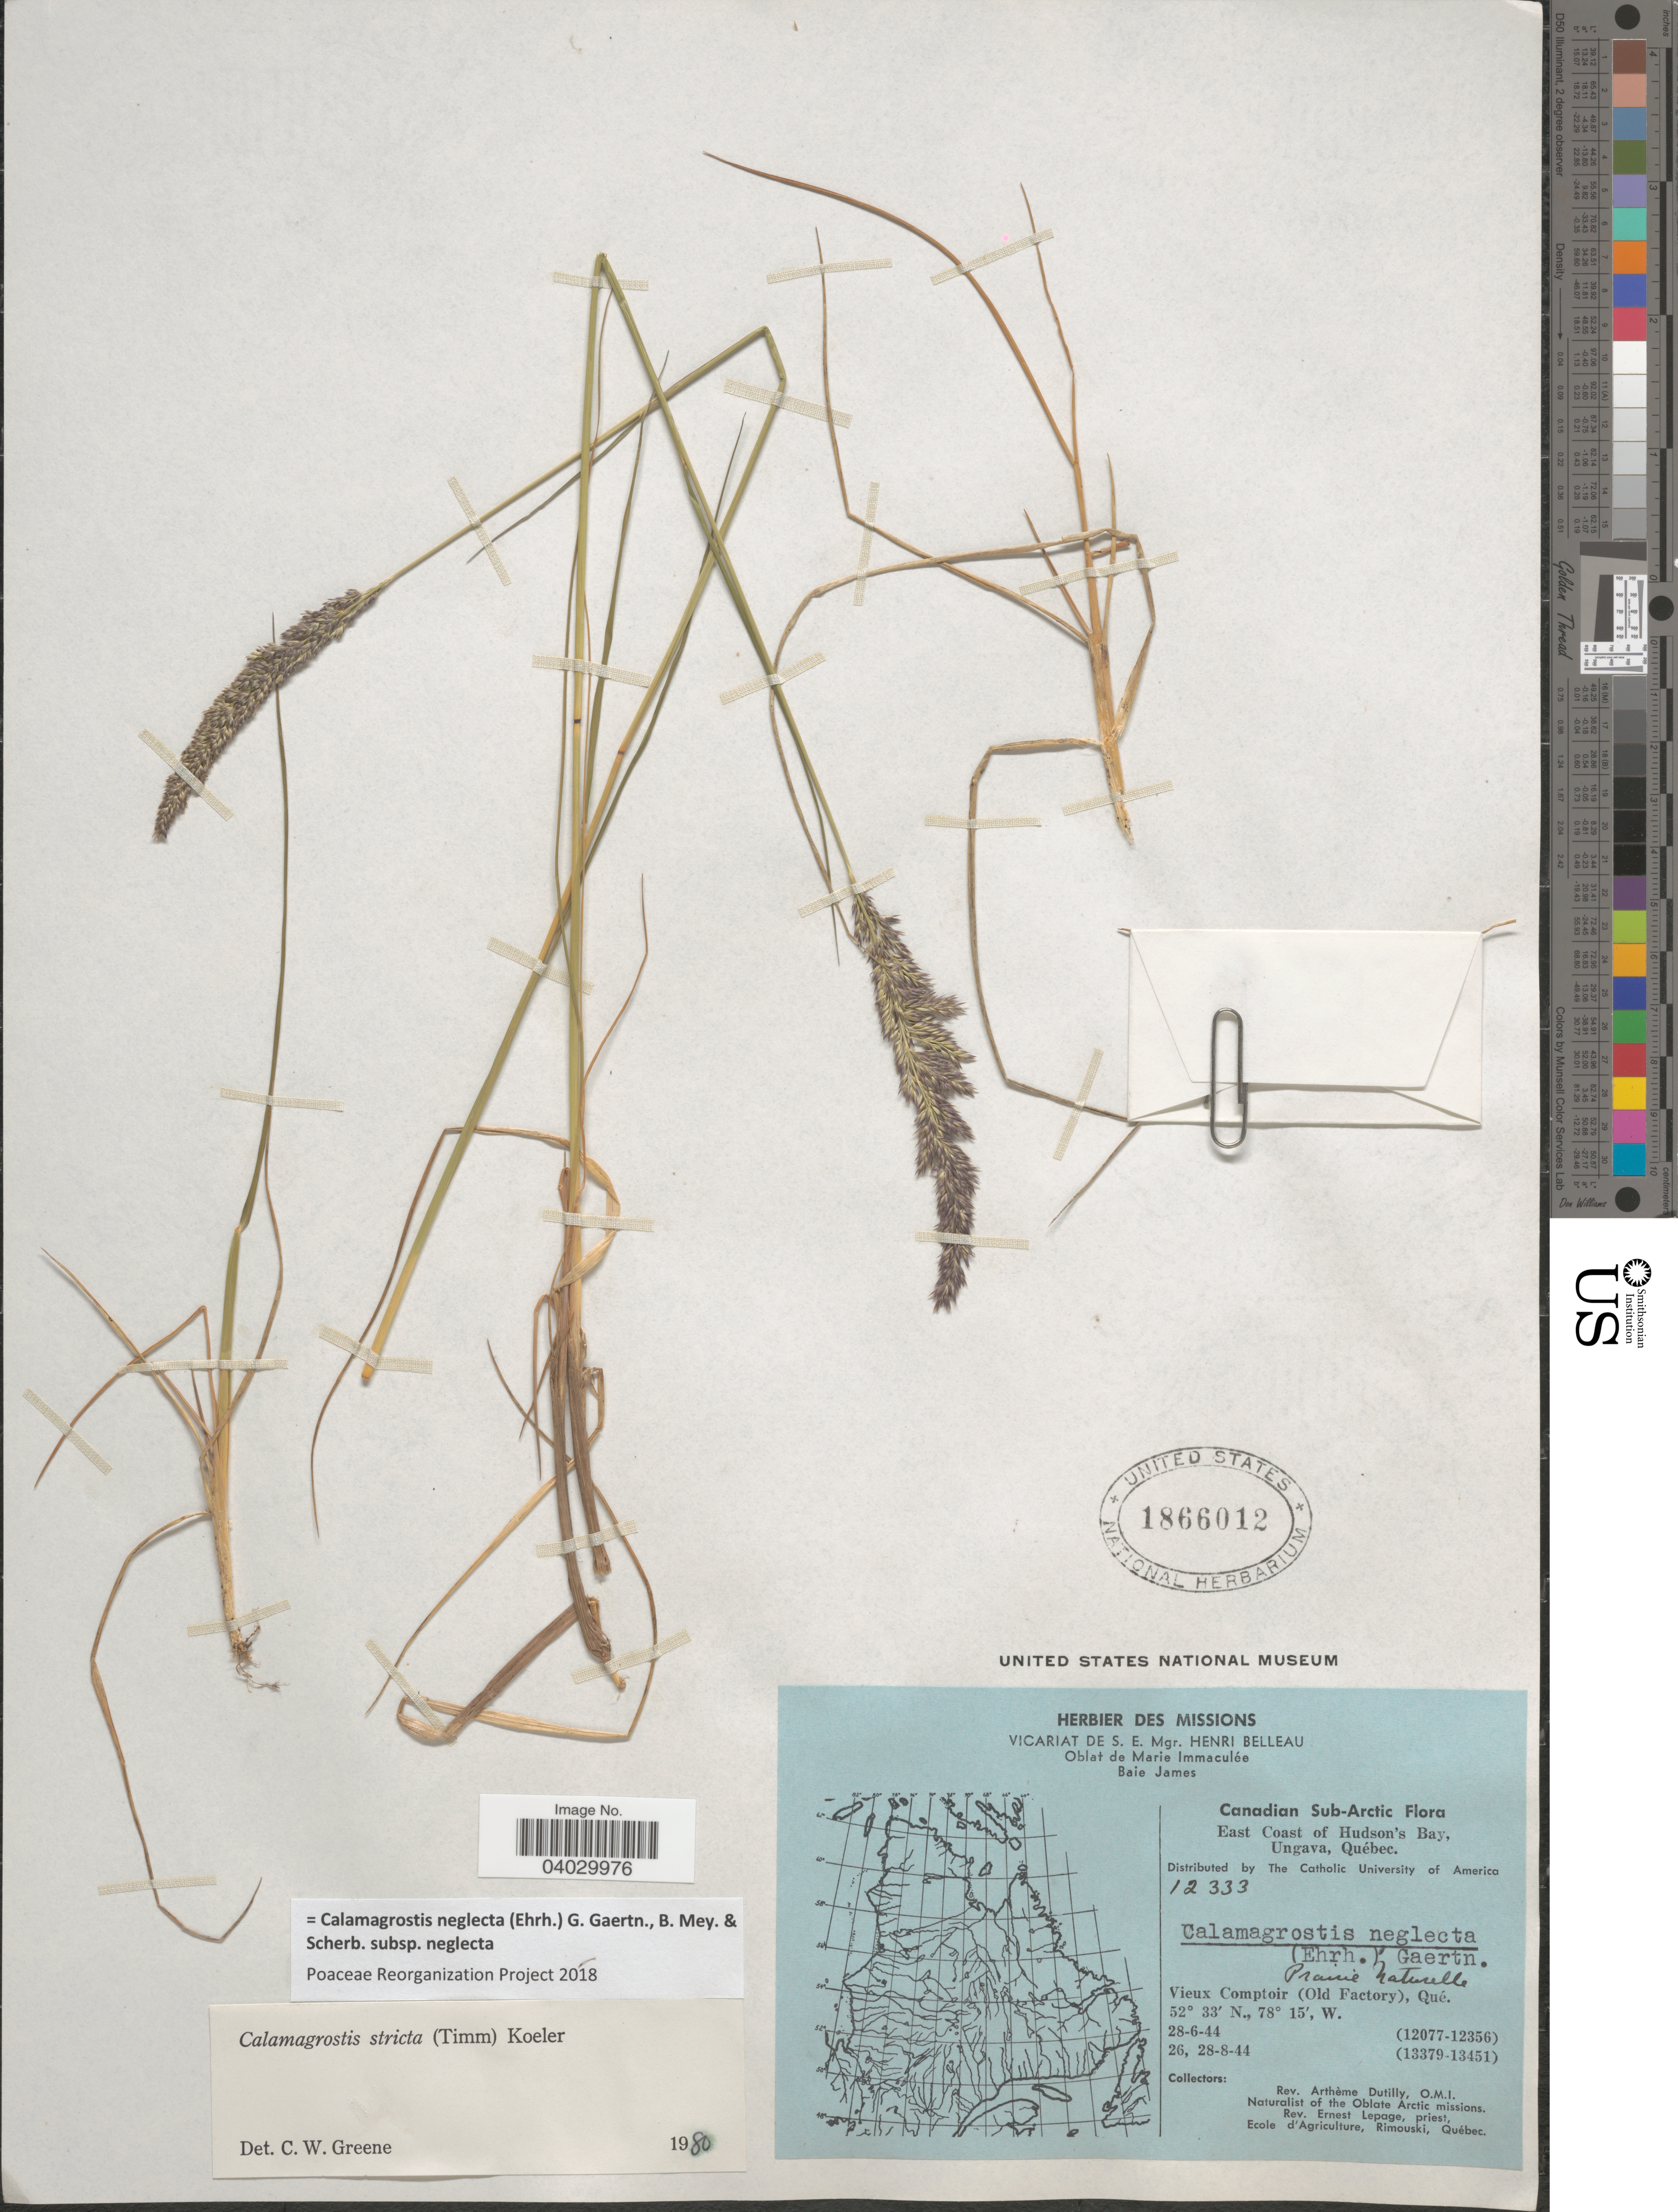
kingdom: Plantae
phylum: Tracheophyta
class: Liliopsida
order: Poales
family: Poaceae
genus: Calamagrostis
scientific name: Calamagrostis neglecta subsp. neglecta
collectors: A. Dutilly & E. Lepage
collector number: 12333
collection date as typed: Transcribed d/m/y: 28/6/44 to 28/8/44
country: Canada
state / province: Quebec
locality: Canadian Sub-Arctic. East Coast of Hudson's Bay, Ungava. Vieux Comptoir (Old Factory).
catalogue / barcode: US 1866012